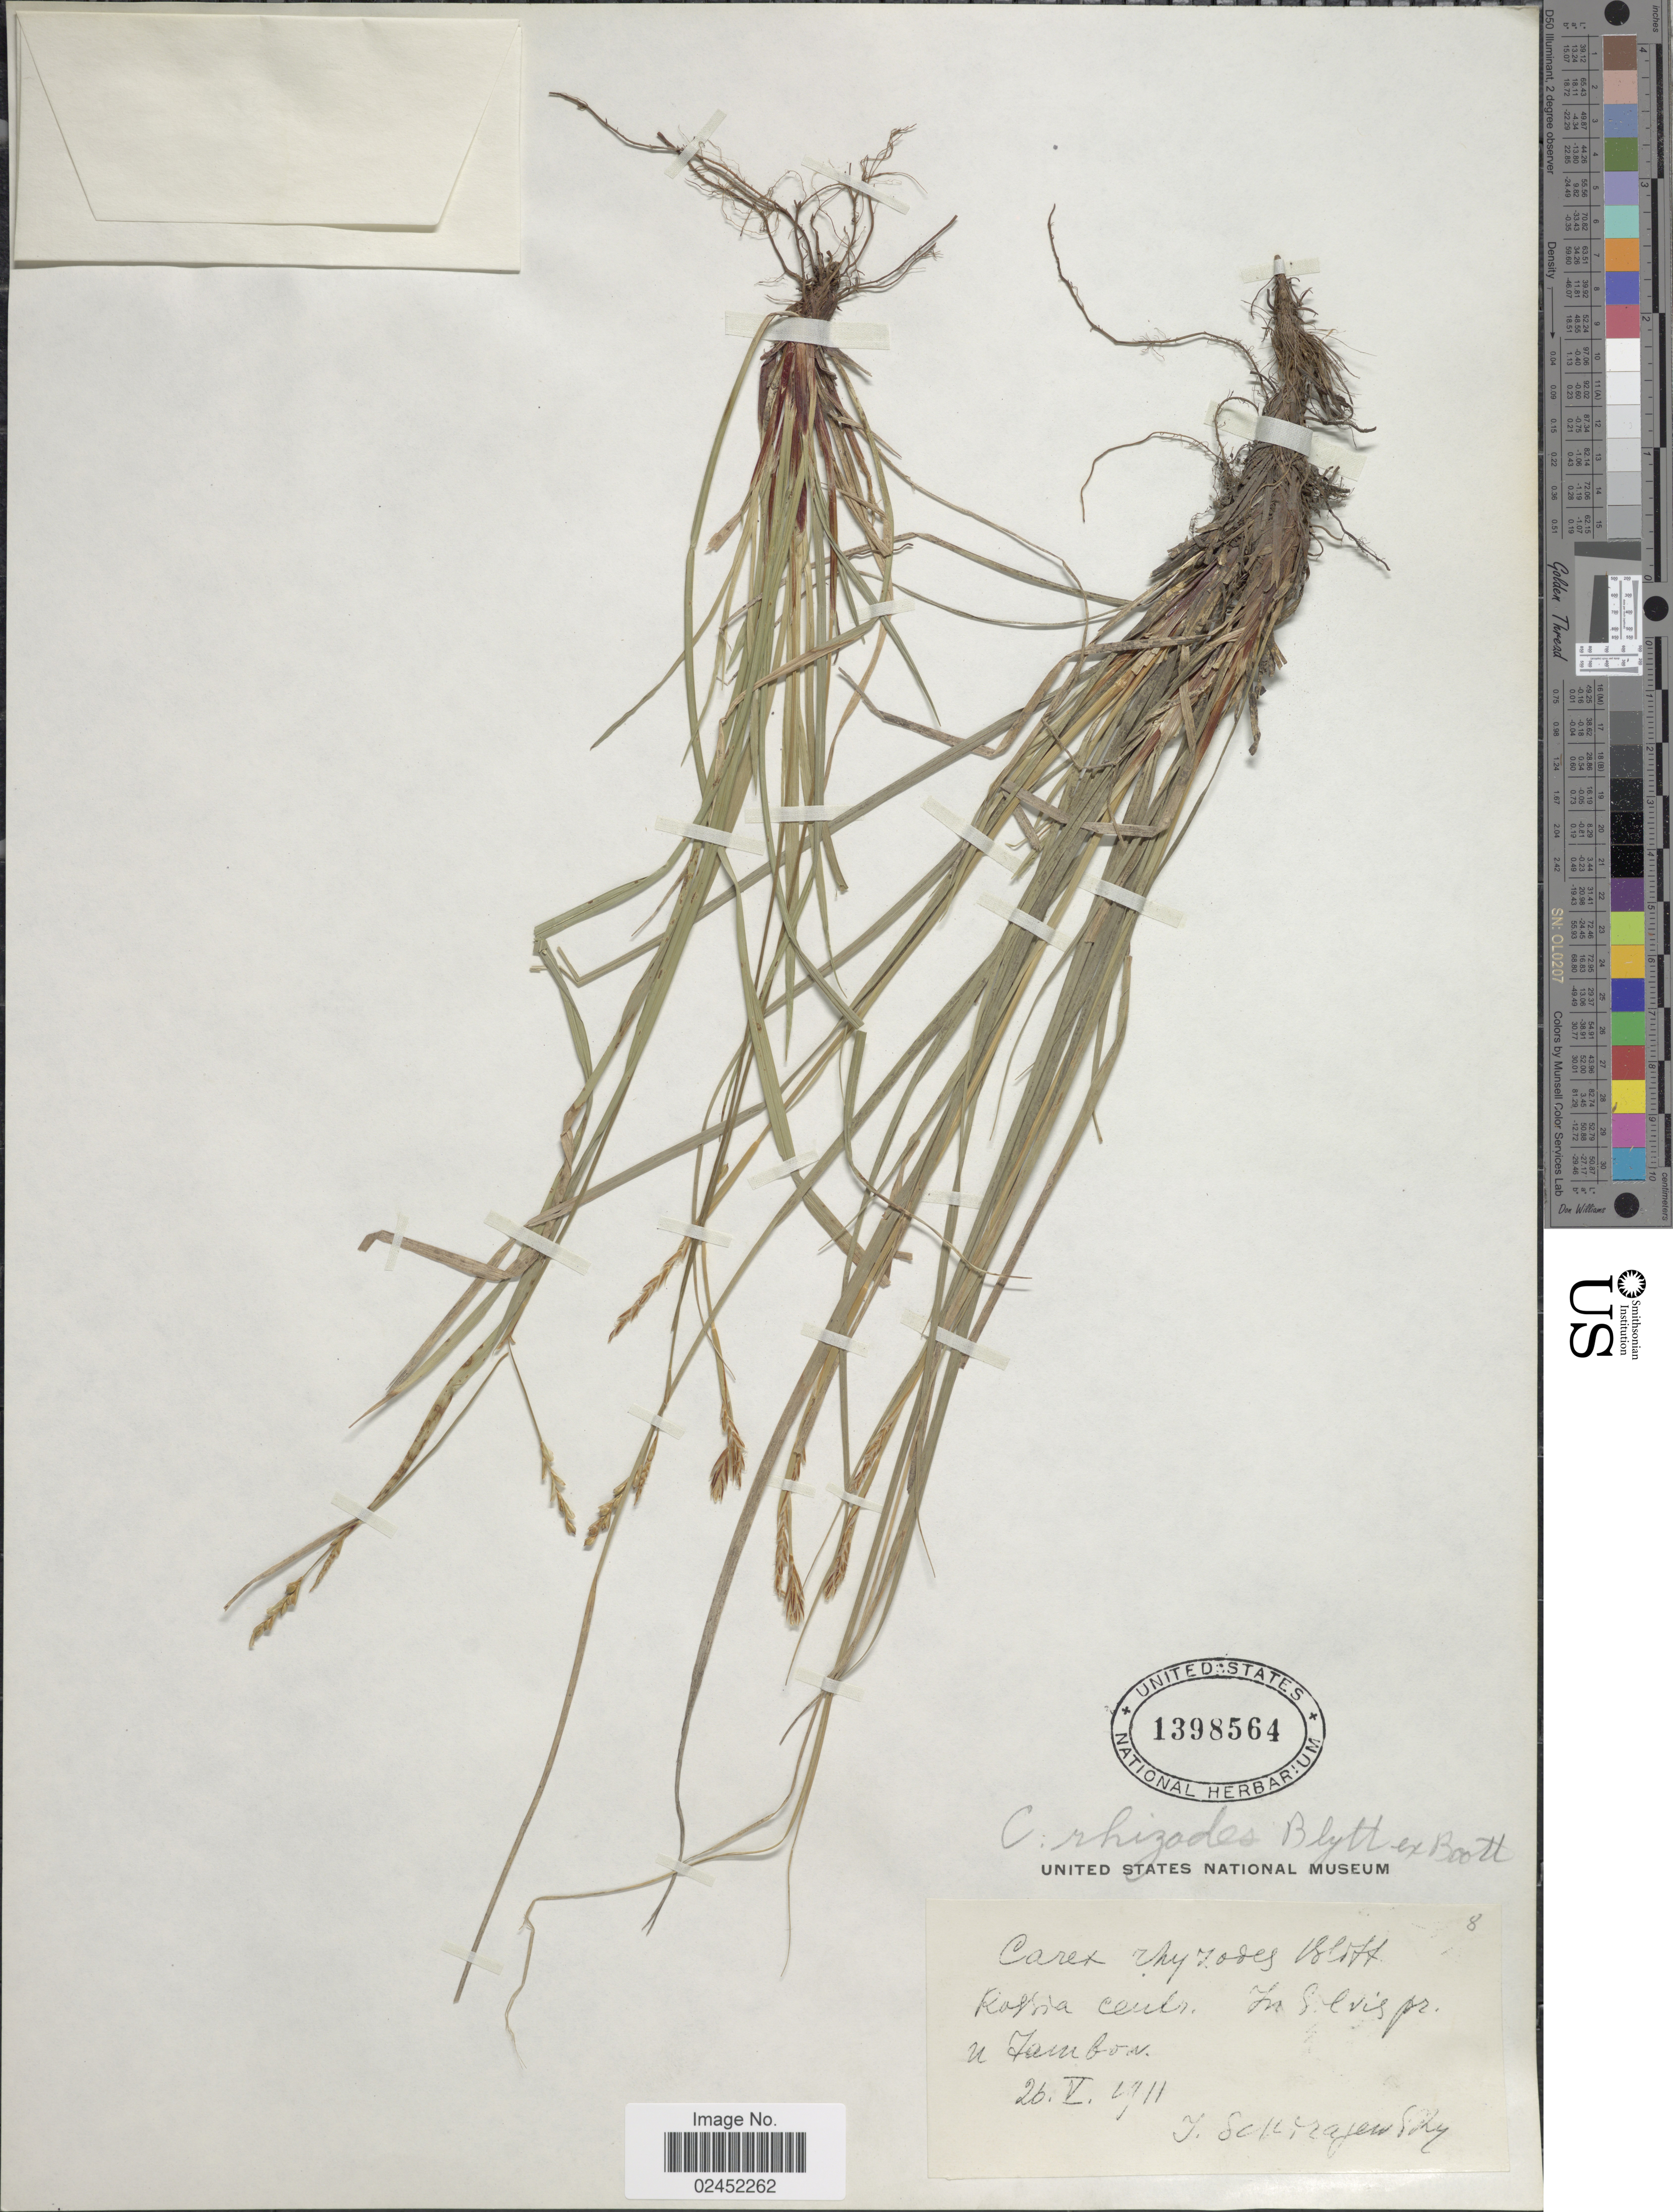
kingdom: Plantae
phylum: Tracheophyta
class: Liliopsida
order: Poales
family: Cyperaceae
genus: Carex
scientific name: Carex rhizina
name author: Blytt ex Lindblom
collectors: I. Schirajewsky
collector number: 8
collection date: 1911-05-26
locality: K [illegible text] centr. In Silvis pr. u Jambov. [interpreted]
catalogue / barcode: US 1398564